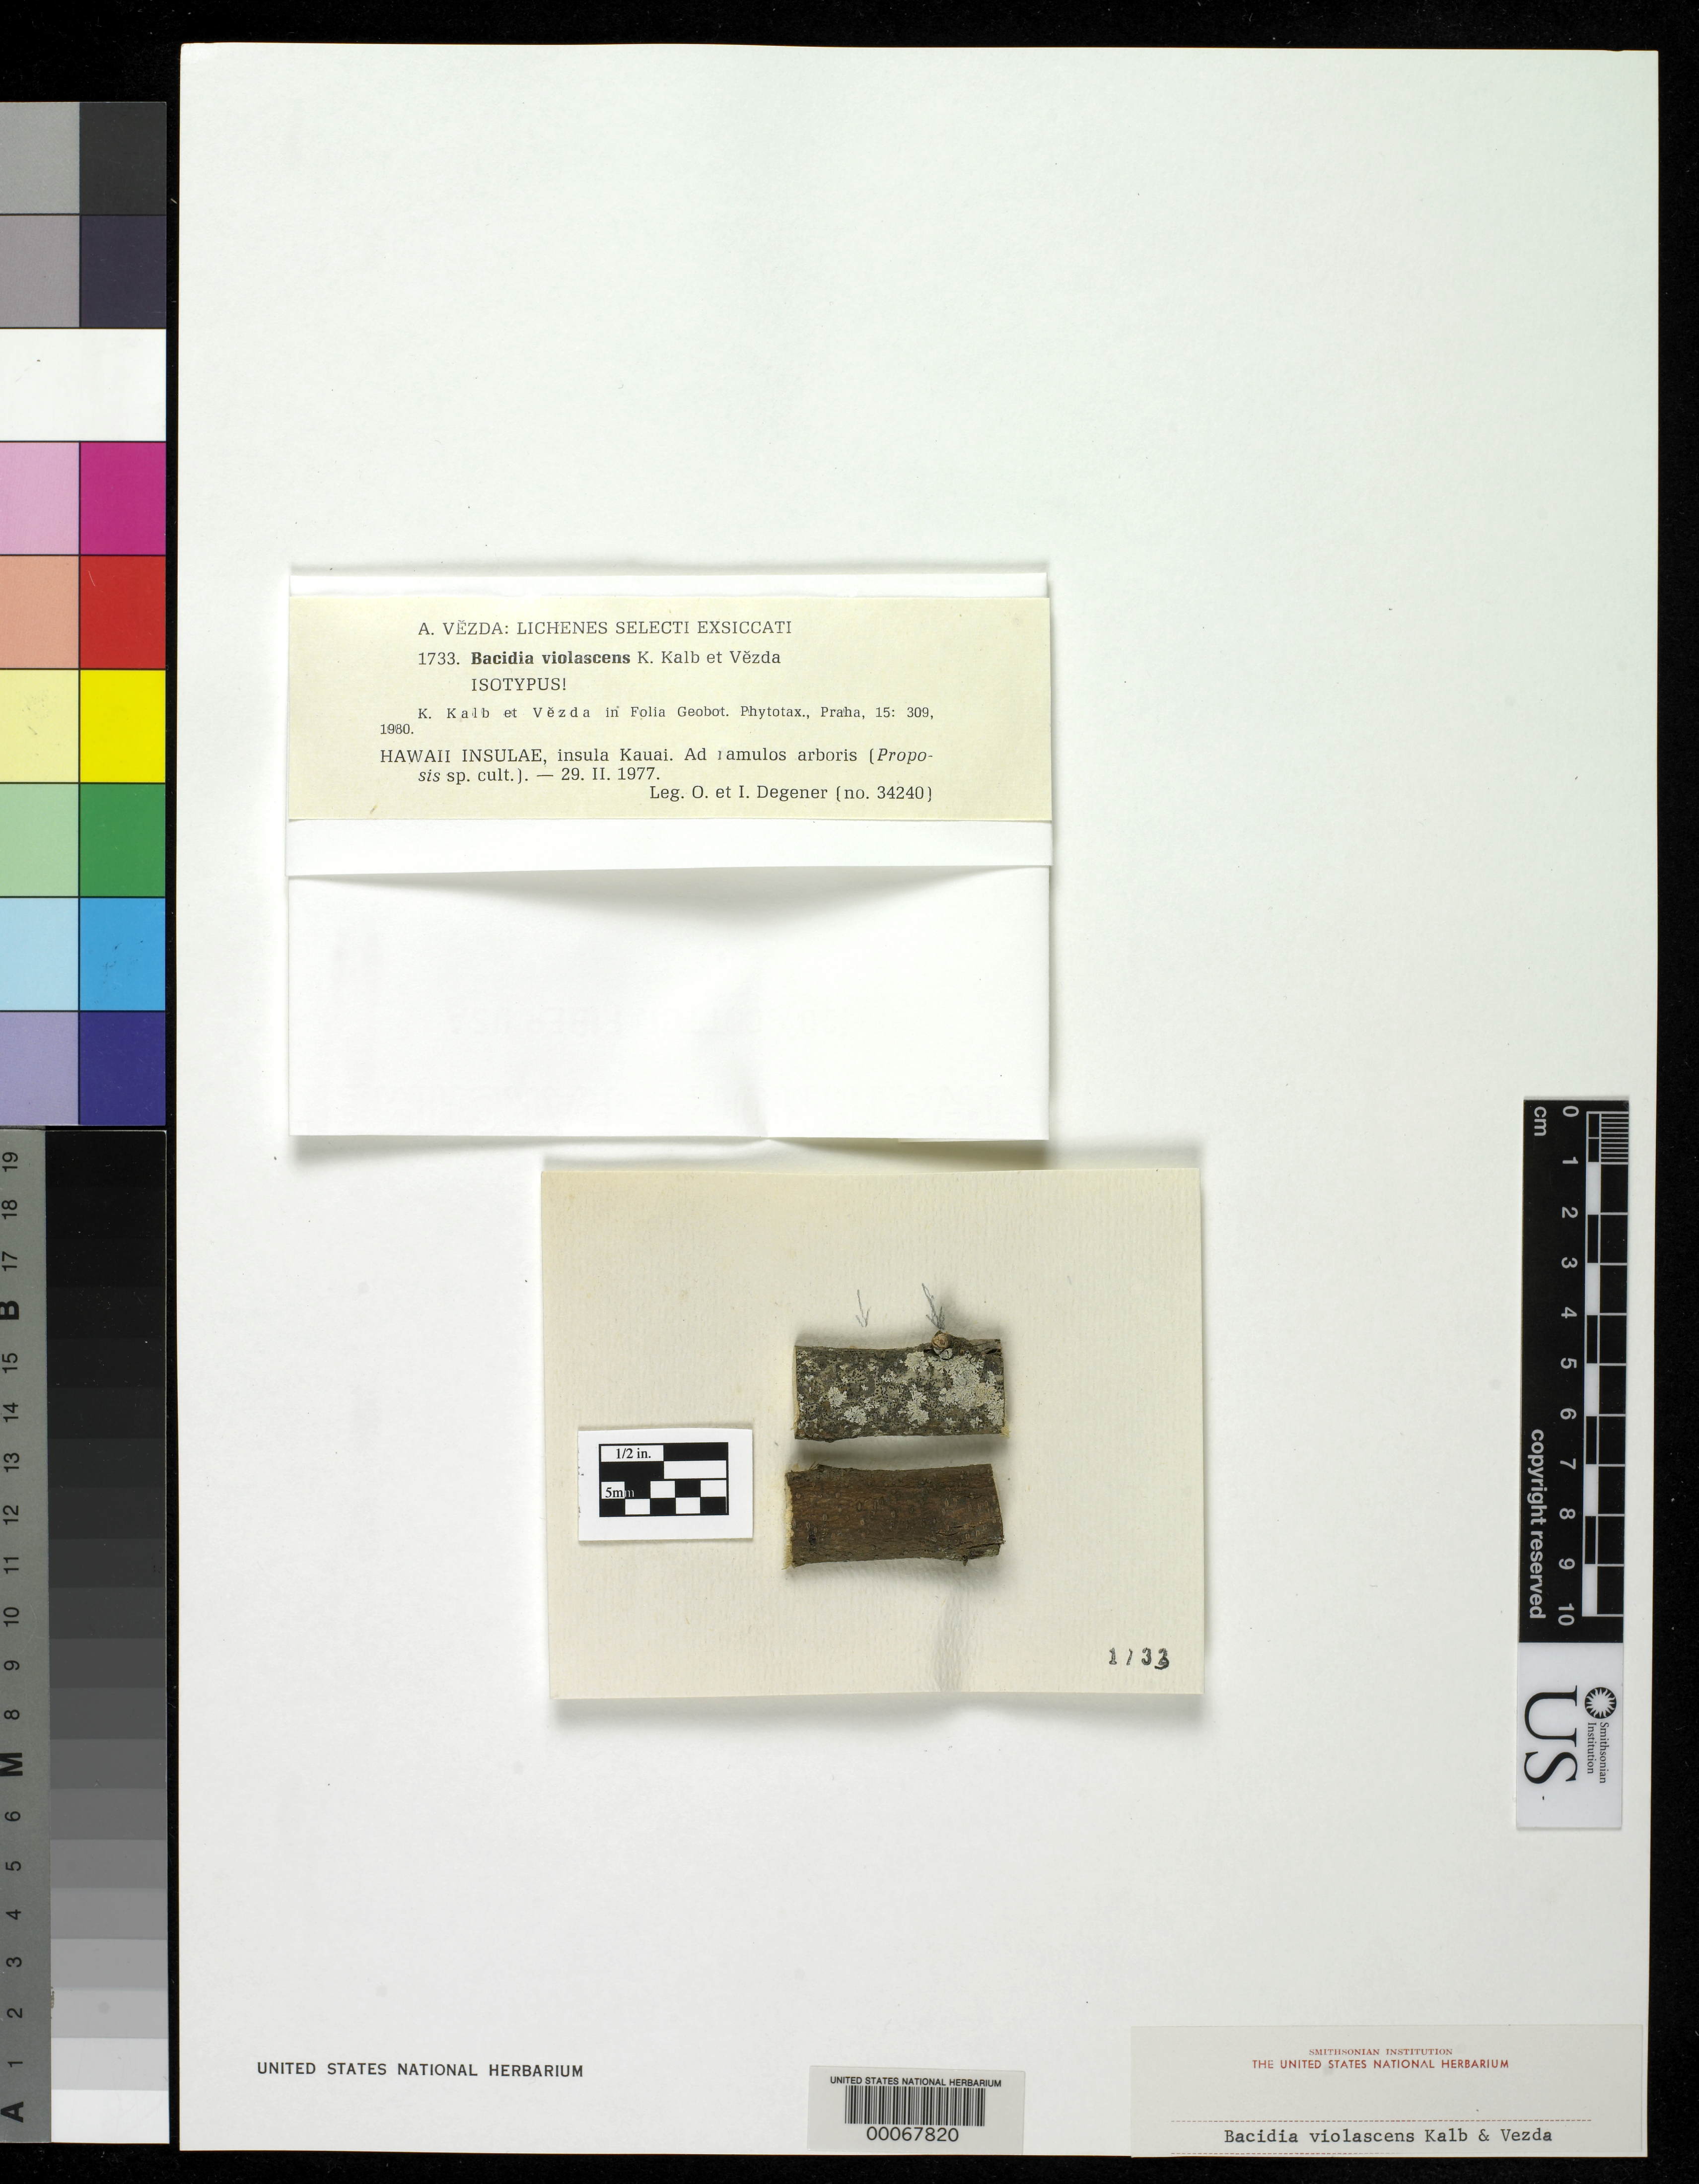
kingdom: Fungi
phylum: Ascomycota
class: Lecanoromycetes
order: Lecanorales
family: Ramalinaceae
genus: Bacidia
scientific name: Bacidia violascens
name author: Kalb & Vezda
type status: Isotype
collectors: O. Degener & I. Degener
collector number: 34240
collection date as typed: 29 Feb 1977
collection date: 1977-02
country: United States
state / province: Hawaii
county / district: Kauai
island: Kaua'i